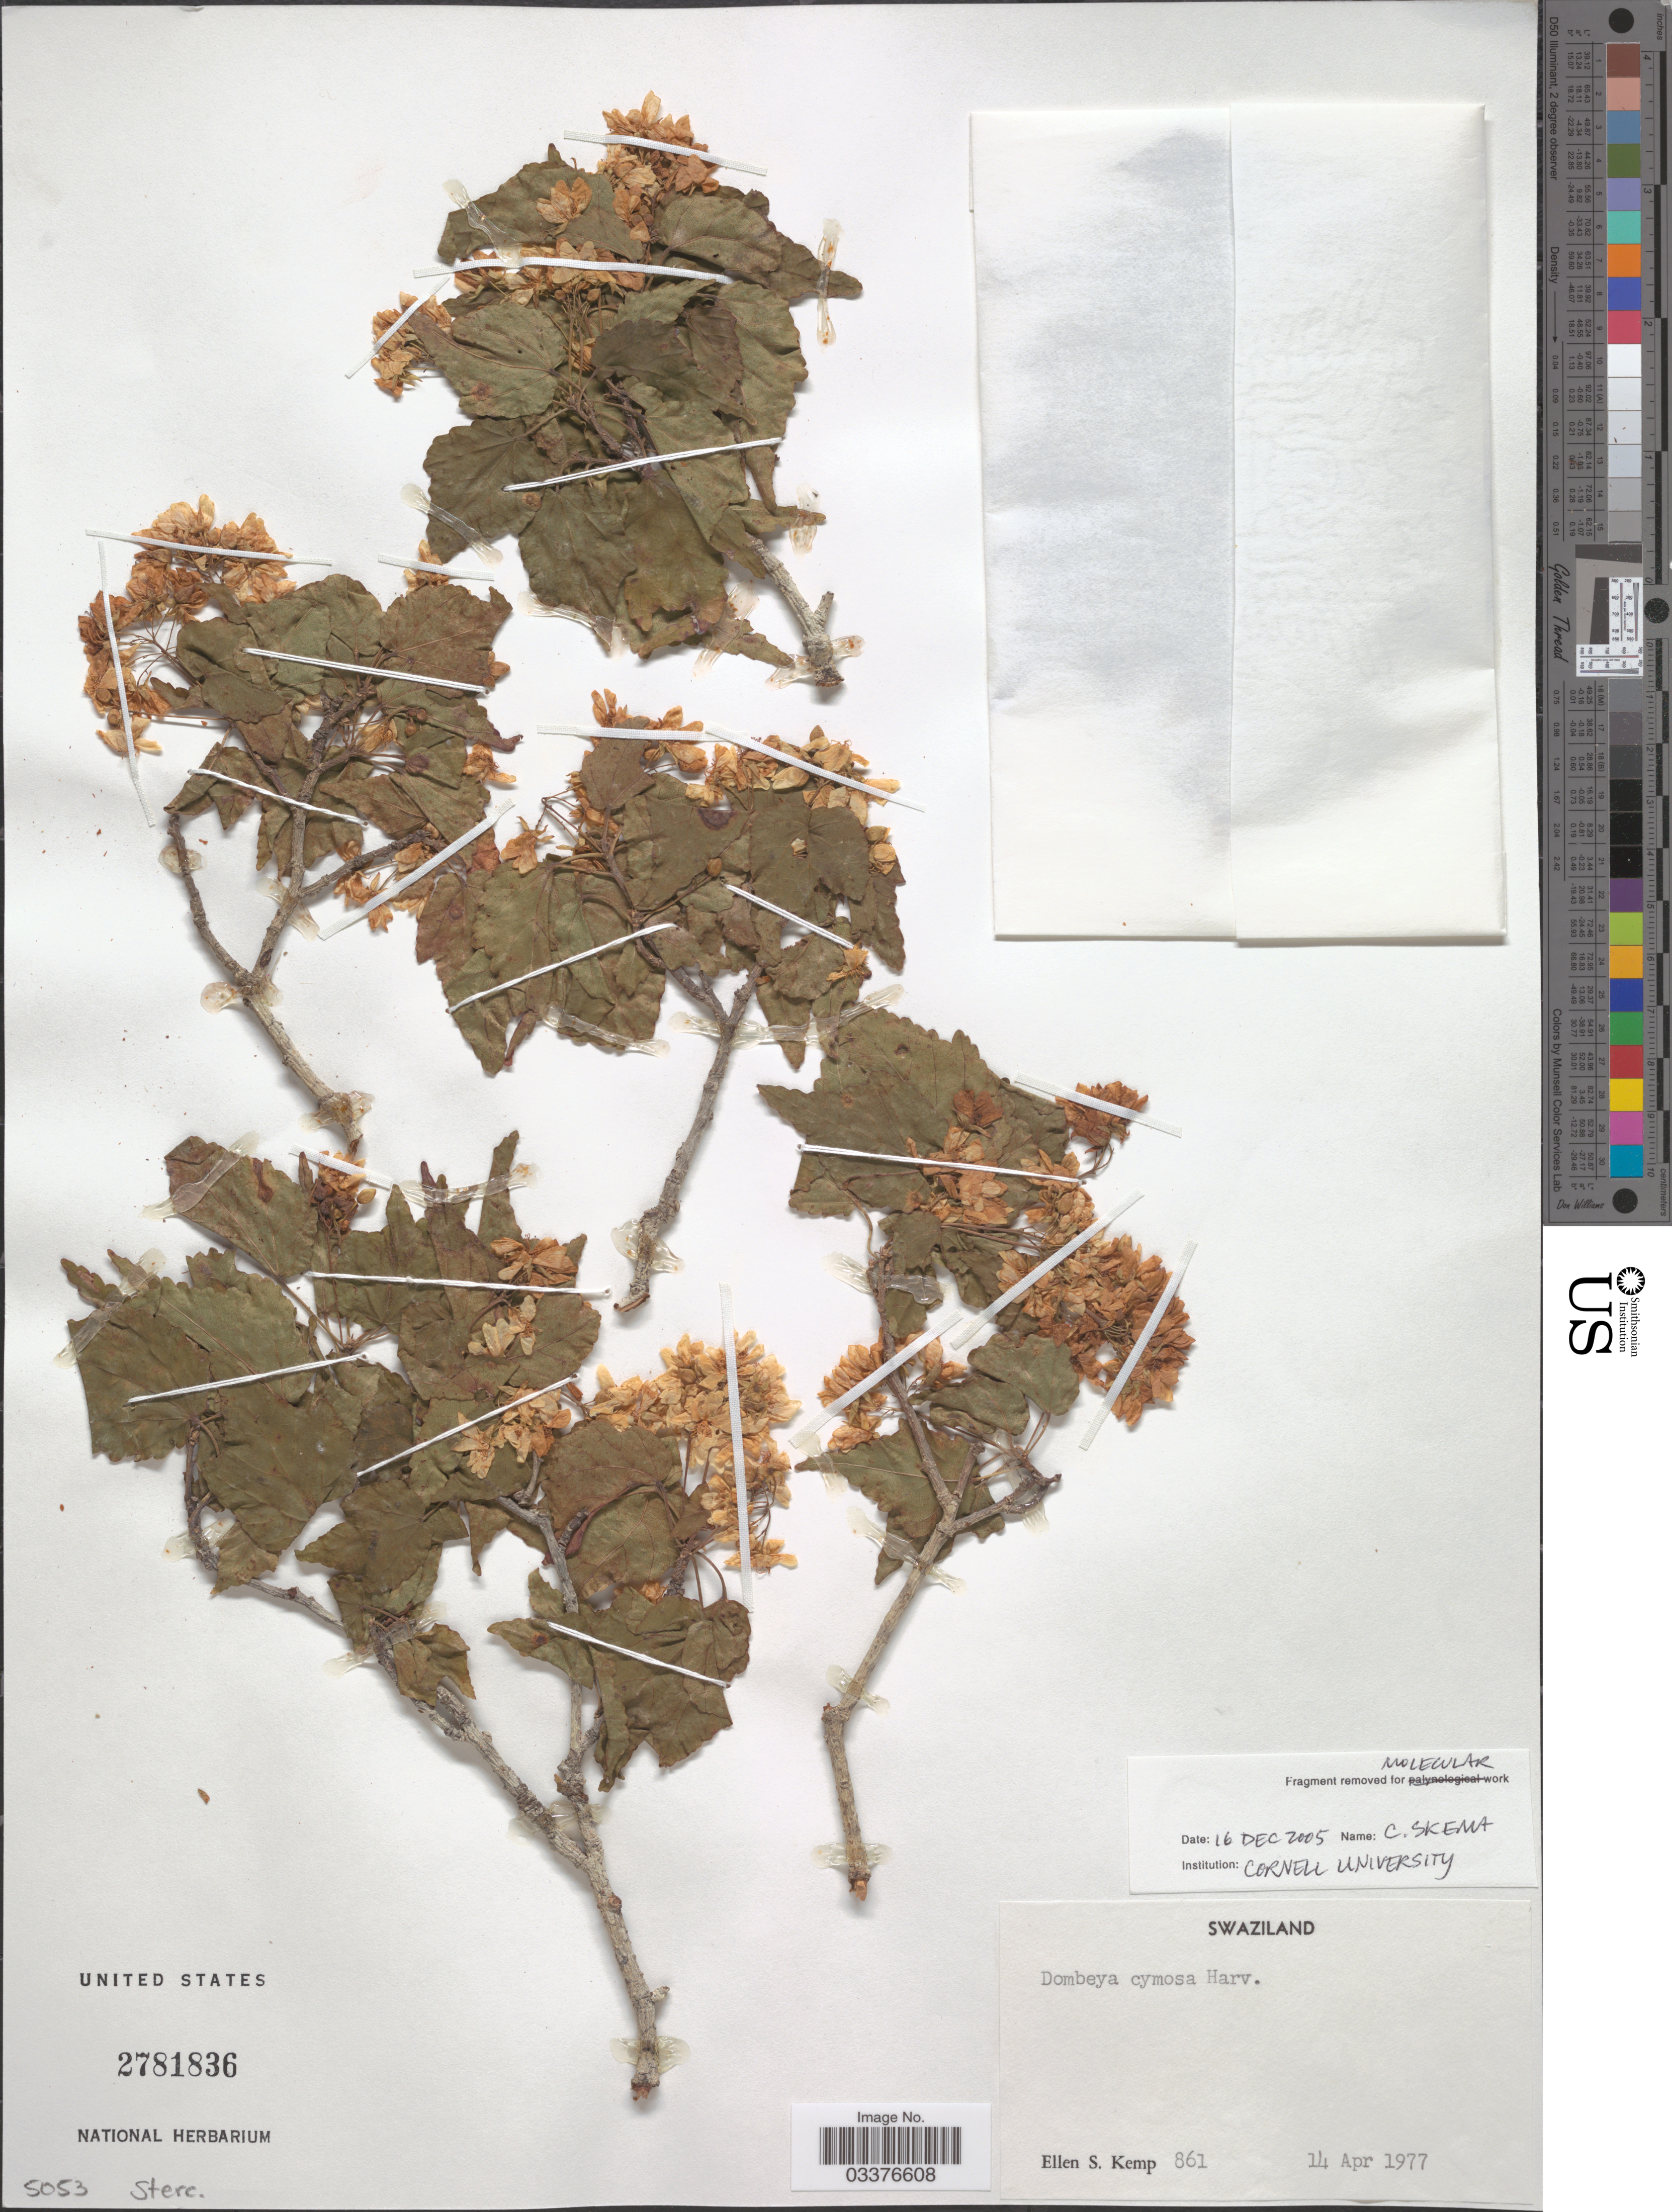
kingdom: Plantae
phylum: Tracheophyta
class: Magnoliopsida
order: Malvales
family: Malvaceae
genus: Dombeya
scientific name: Dombeya cymosa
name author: Harv.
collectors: E. S. Kemp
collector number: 861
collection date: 1977-04-14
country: Eswatini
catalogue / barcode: US 2781836